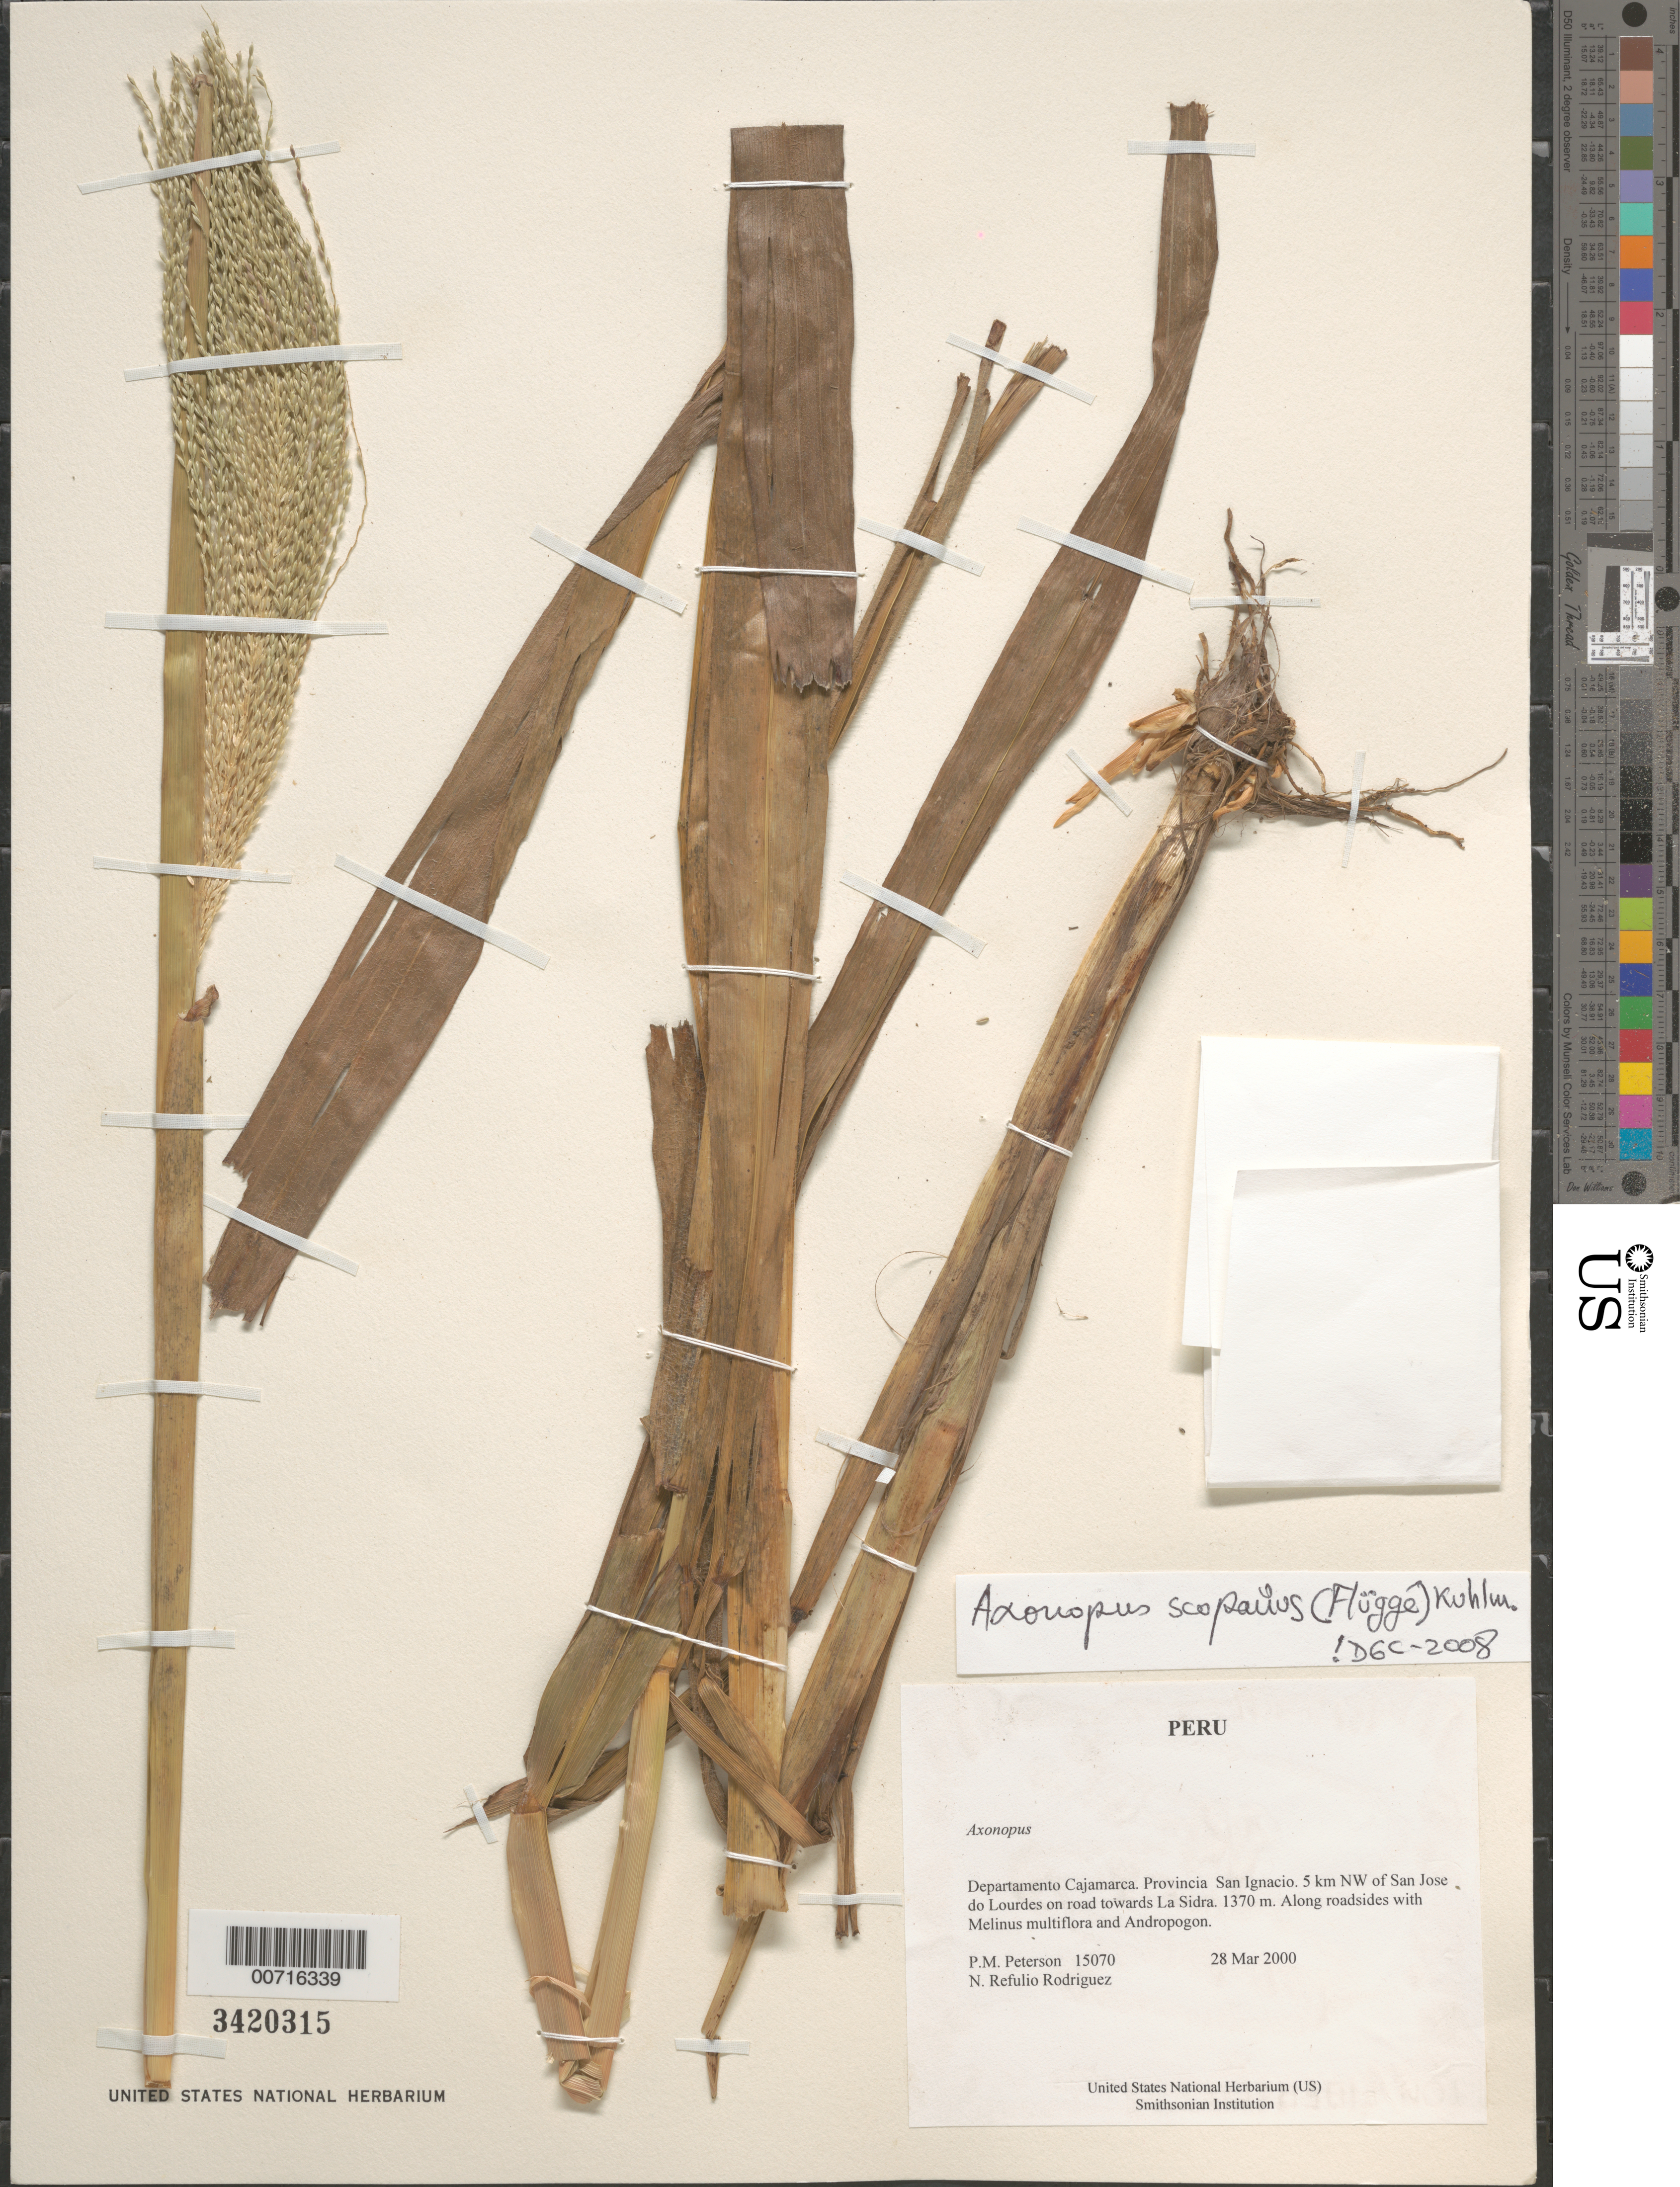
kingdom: Plantae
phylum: Tracheophyta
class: Liliopsida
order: Poales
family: Poaceae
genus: Axonopus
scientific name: Axonopus scoparius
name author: (Flüggé) Kuhlm.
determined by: Giraldo-Cañas, D. A.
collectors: P. M. Peterson & N. Refulio-Rodríguez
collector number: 15070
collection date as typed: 28 Mar 2000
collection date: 2000-03-28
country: Peru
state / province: Cajamarca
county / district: San Ignacio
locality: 5 km NW of San Jose do Lourdes on road towards La Sidra.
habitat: Along roadsides with Melinus multiflora and Andropogon.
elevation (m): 1370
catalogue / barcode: US 3420315